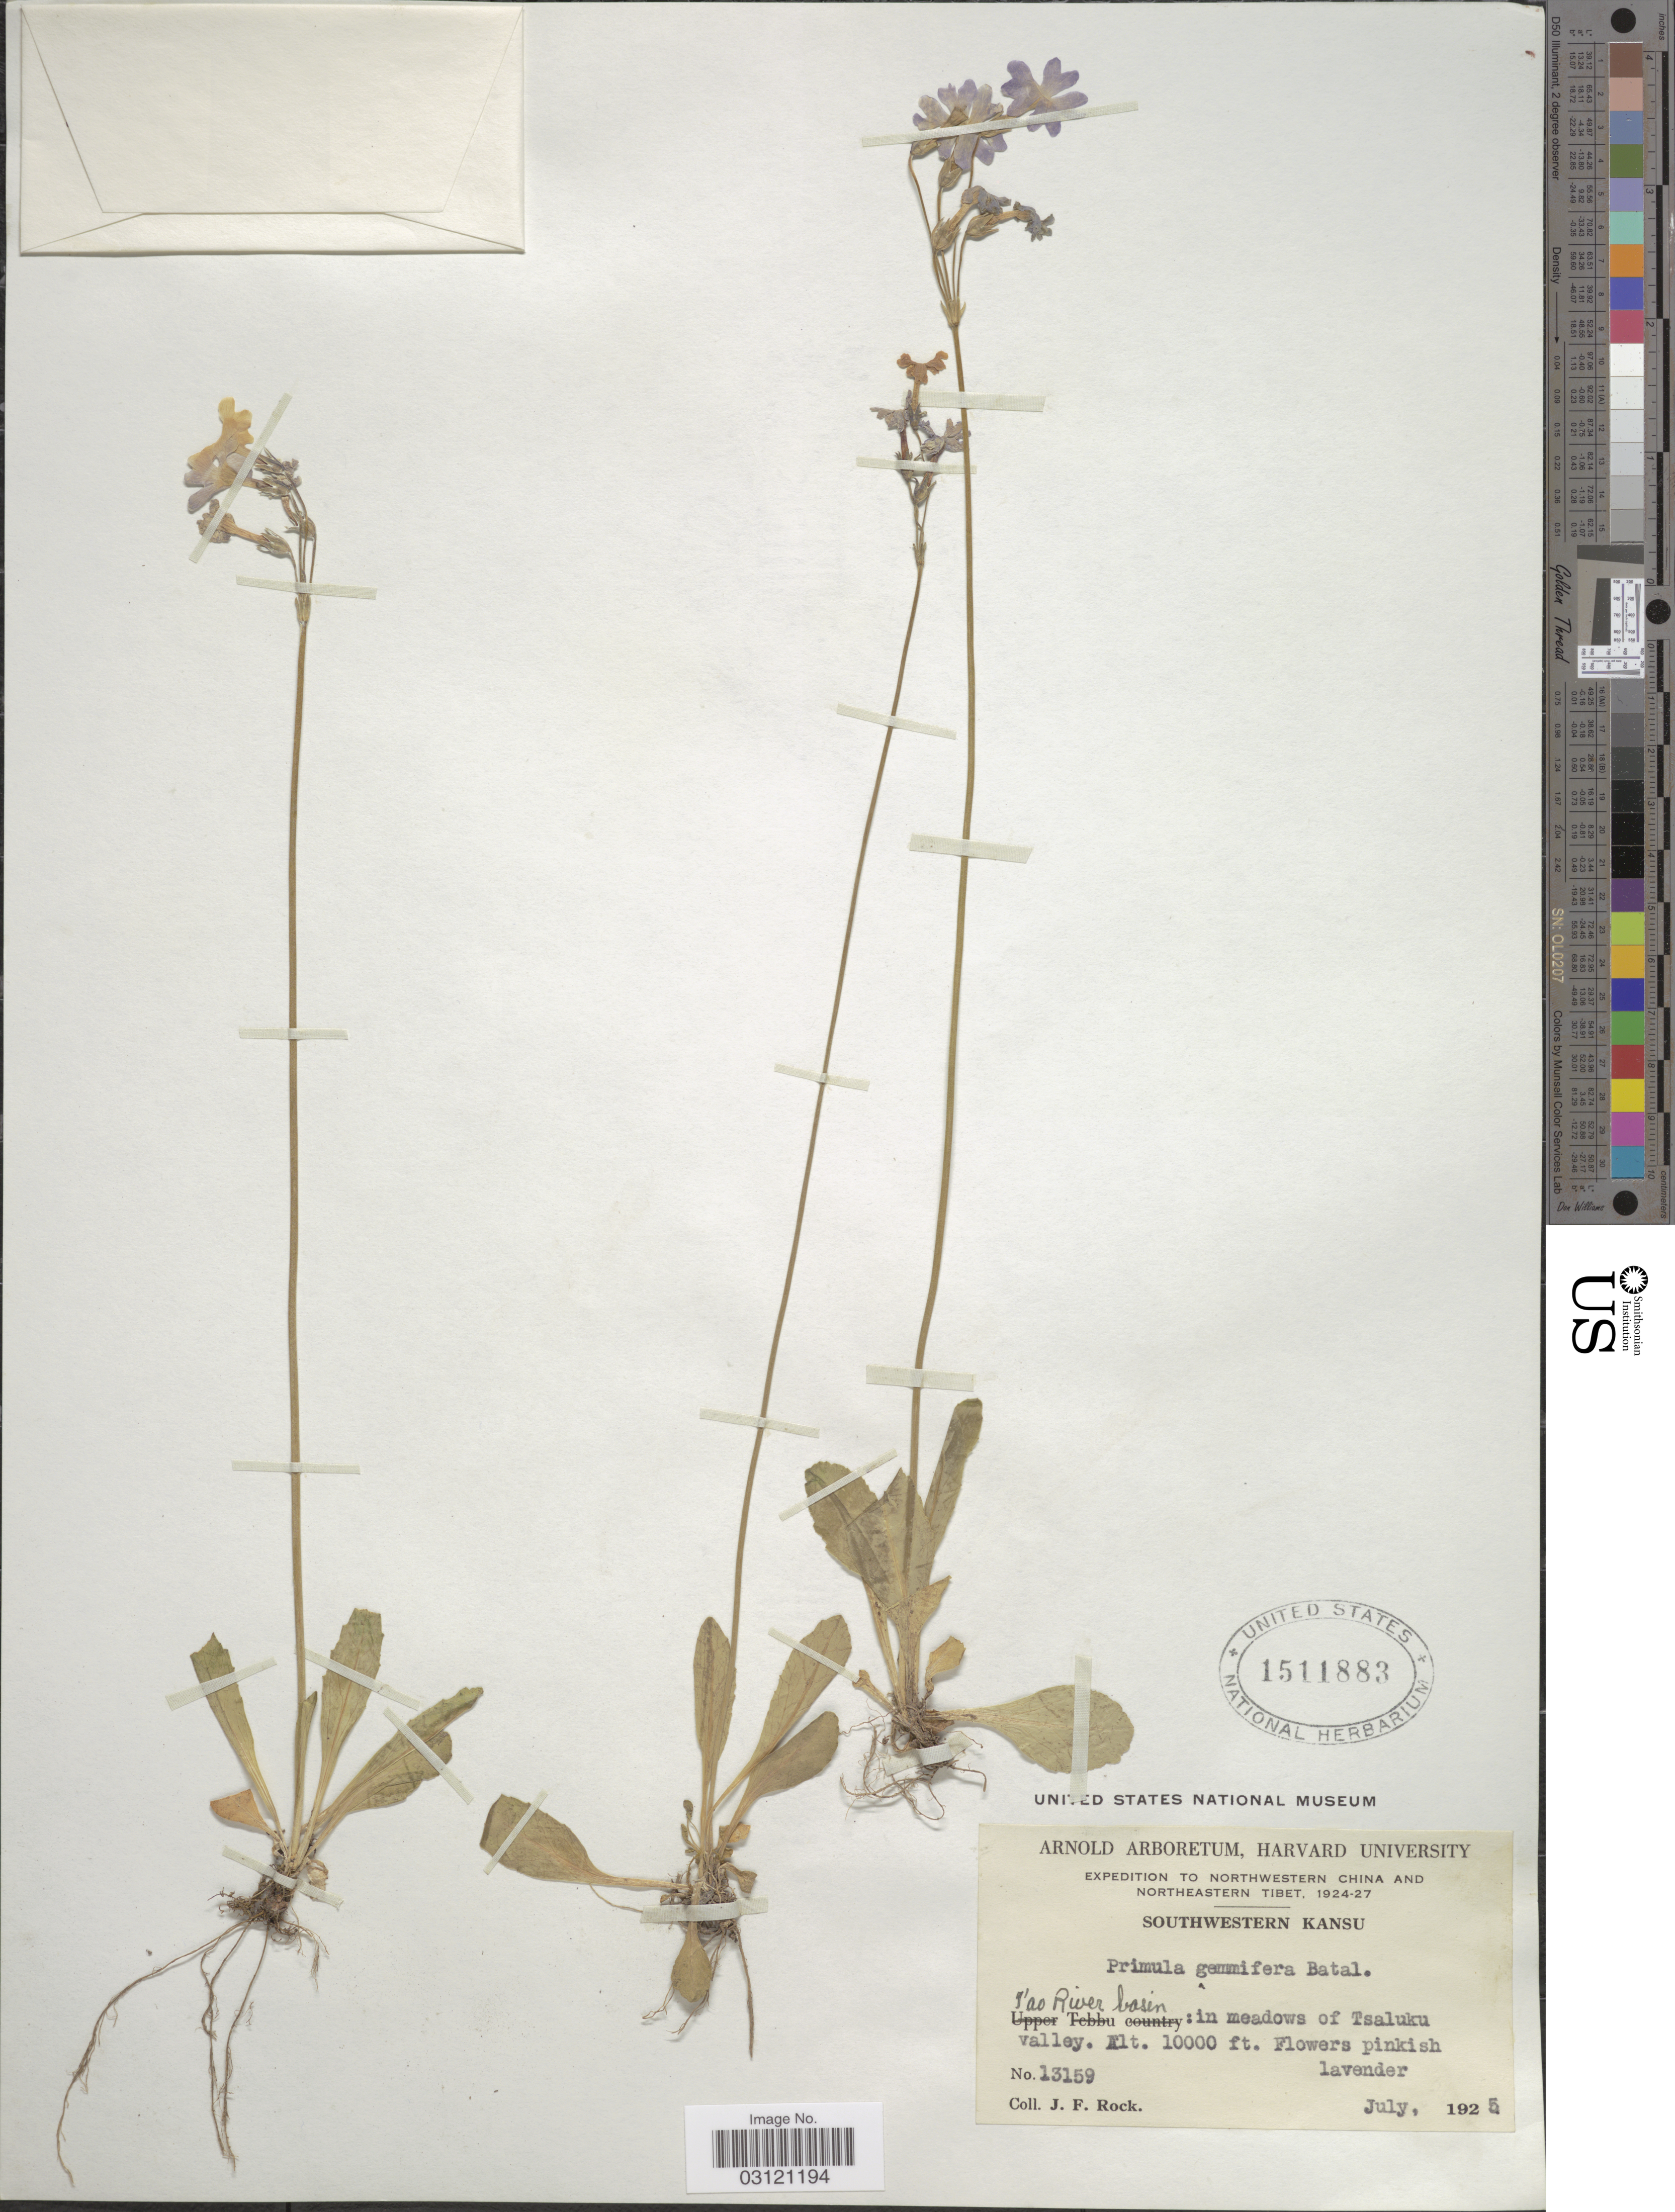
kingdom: Plantae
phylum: Tracheophyta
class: Magnoliopsida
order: Ericales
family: Primulaceae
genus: Primula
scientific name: Primula gemmifera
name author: Batalin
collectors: J. Rock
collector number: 13159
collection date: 1925-07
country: China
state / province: Gansu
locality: Northwestern China, Southwestern Kansu, T'ao River basin: in meadows of Tsaluku valley.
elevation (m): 3048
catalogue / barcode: US 1511883